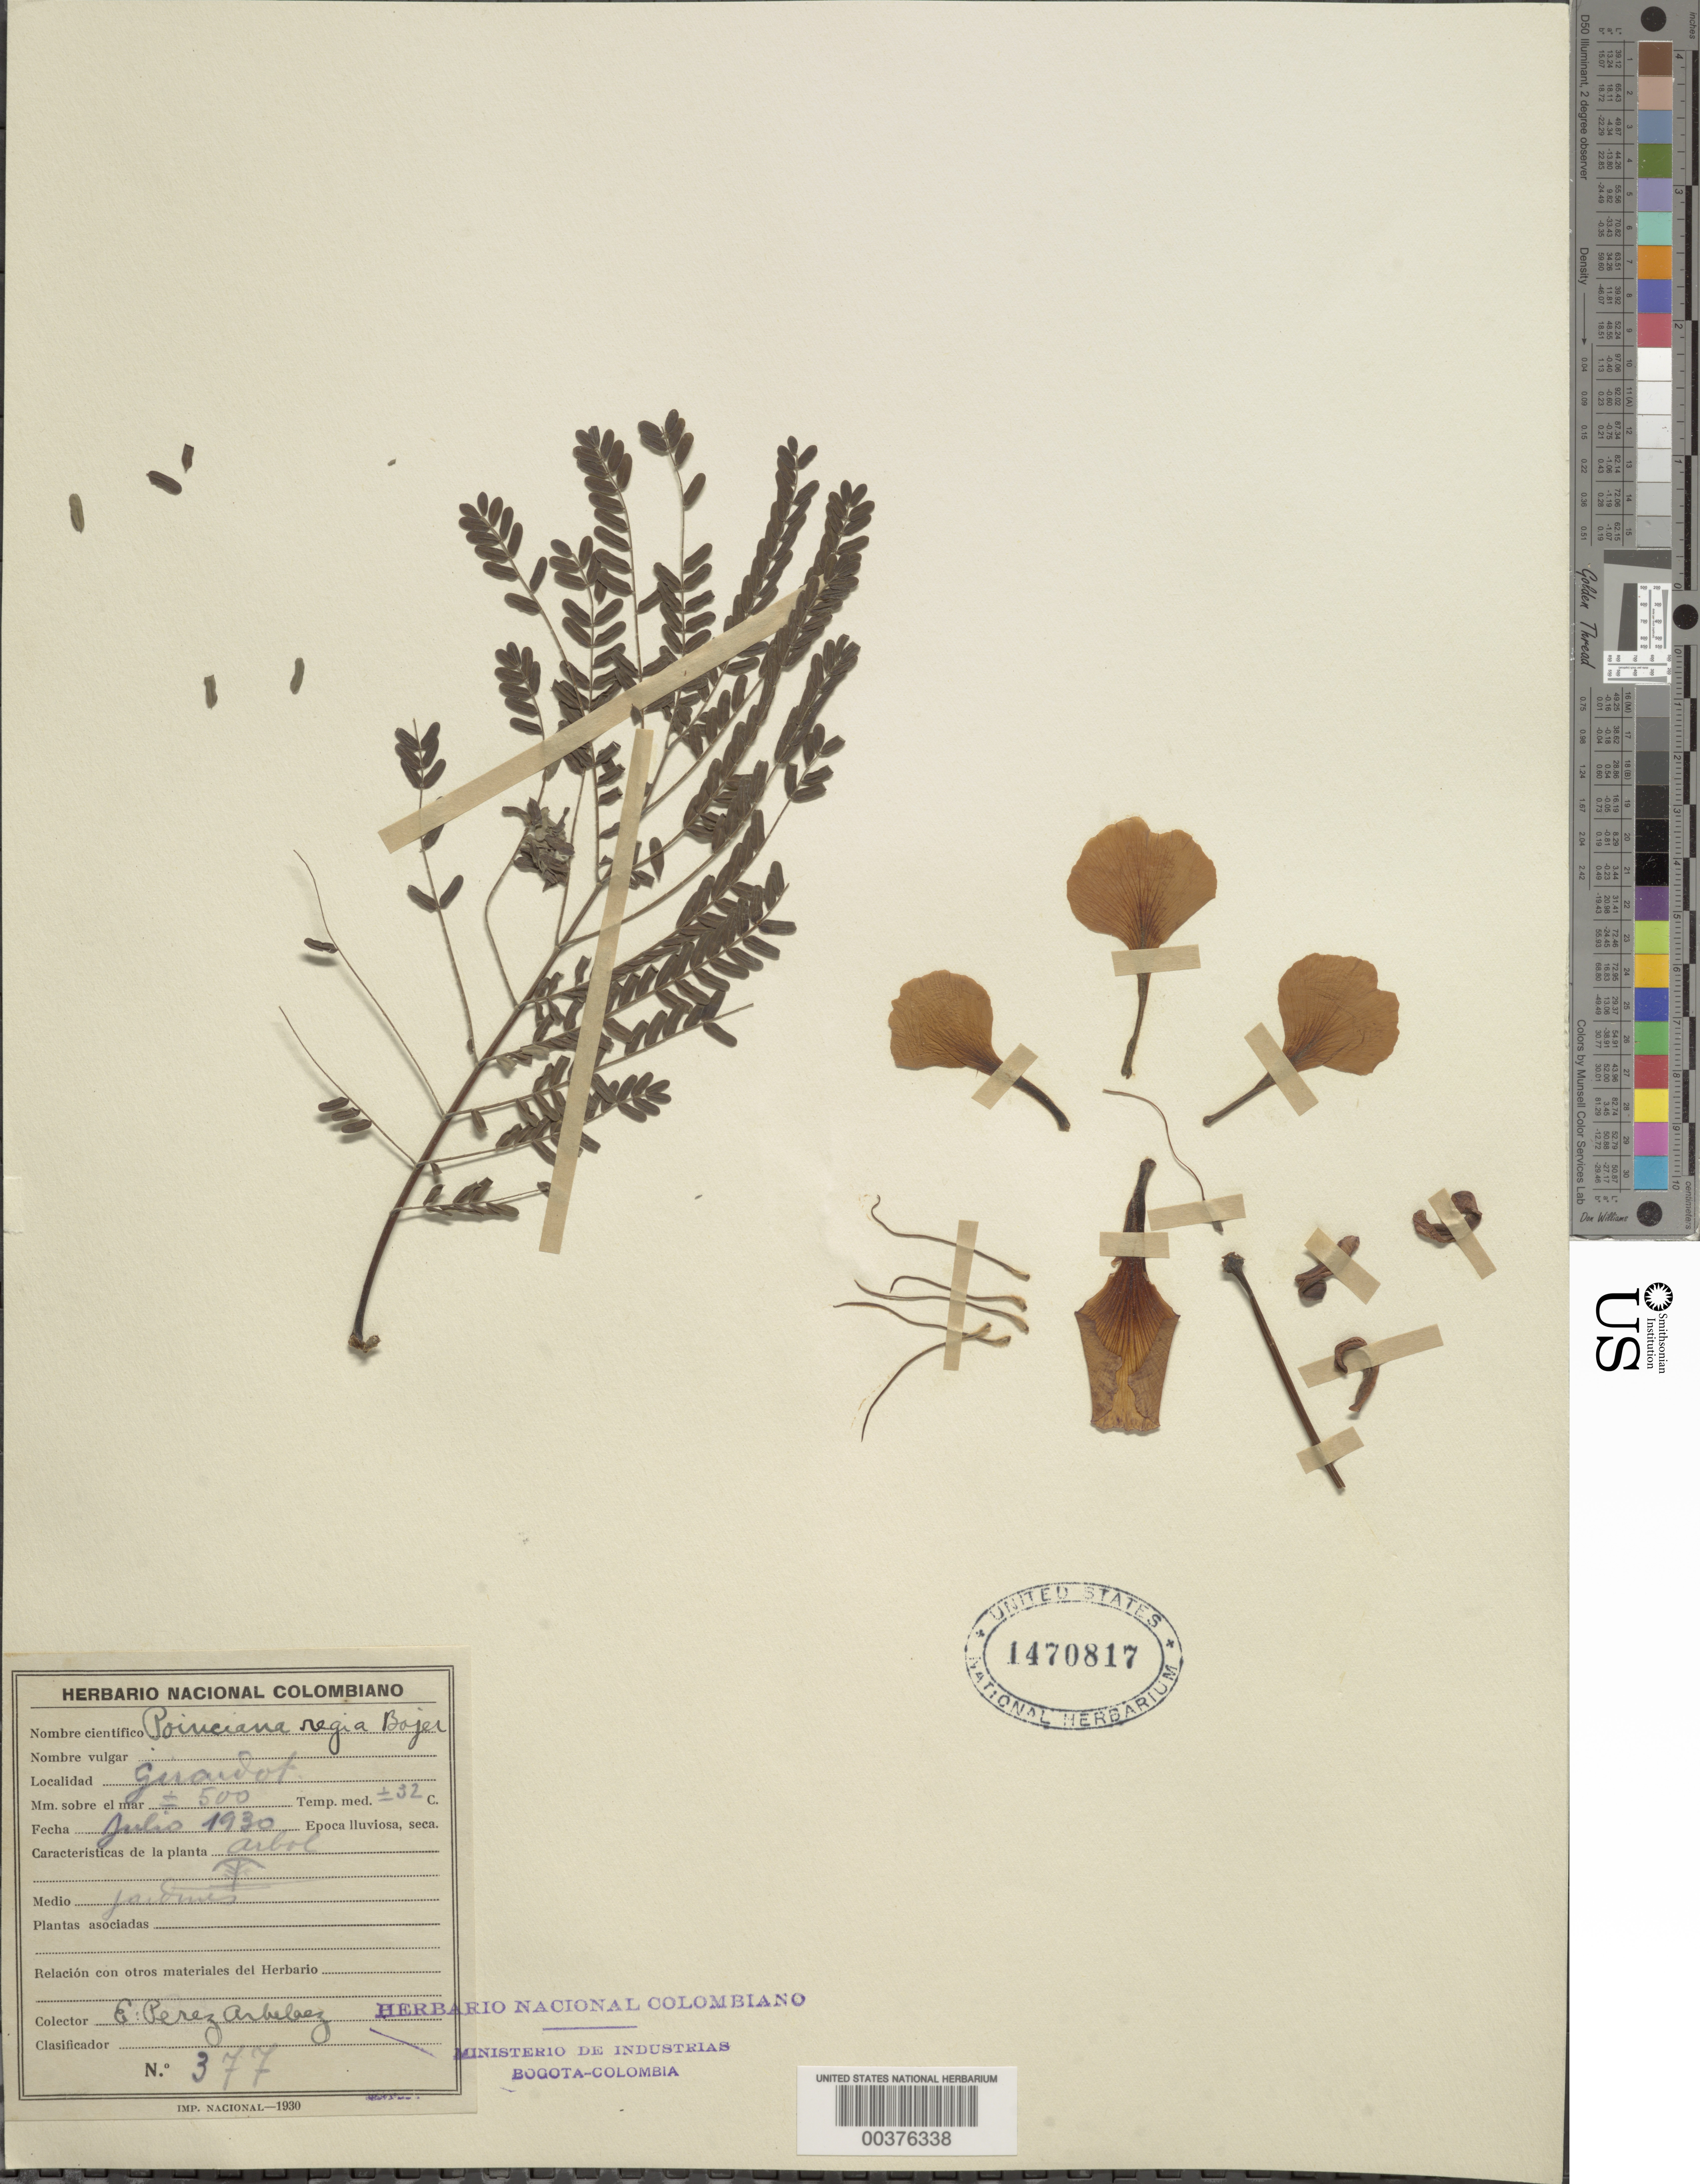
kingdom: Plantae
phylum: Tracheophyta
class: Magnoliopsida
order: Fabales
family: Fabaceae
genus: Delonix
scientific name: Delonix regia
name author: (Bojer ex Hook.) Raf.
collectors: E. Pérez Arbeláez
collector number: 377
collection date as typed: Jul 1930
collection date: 1930-07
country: Colombia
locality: Guaidot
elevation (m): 500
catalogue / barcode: US 1470817